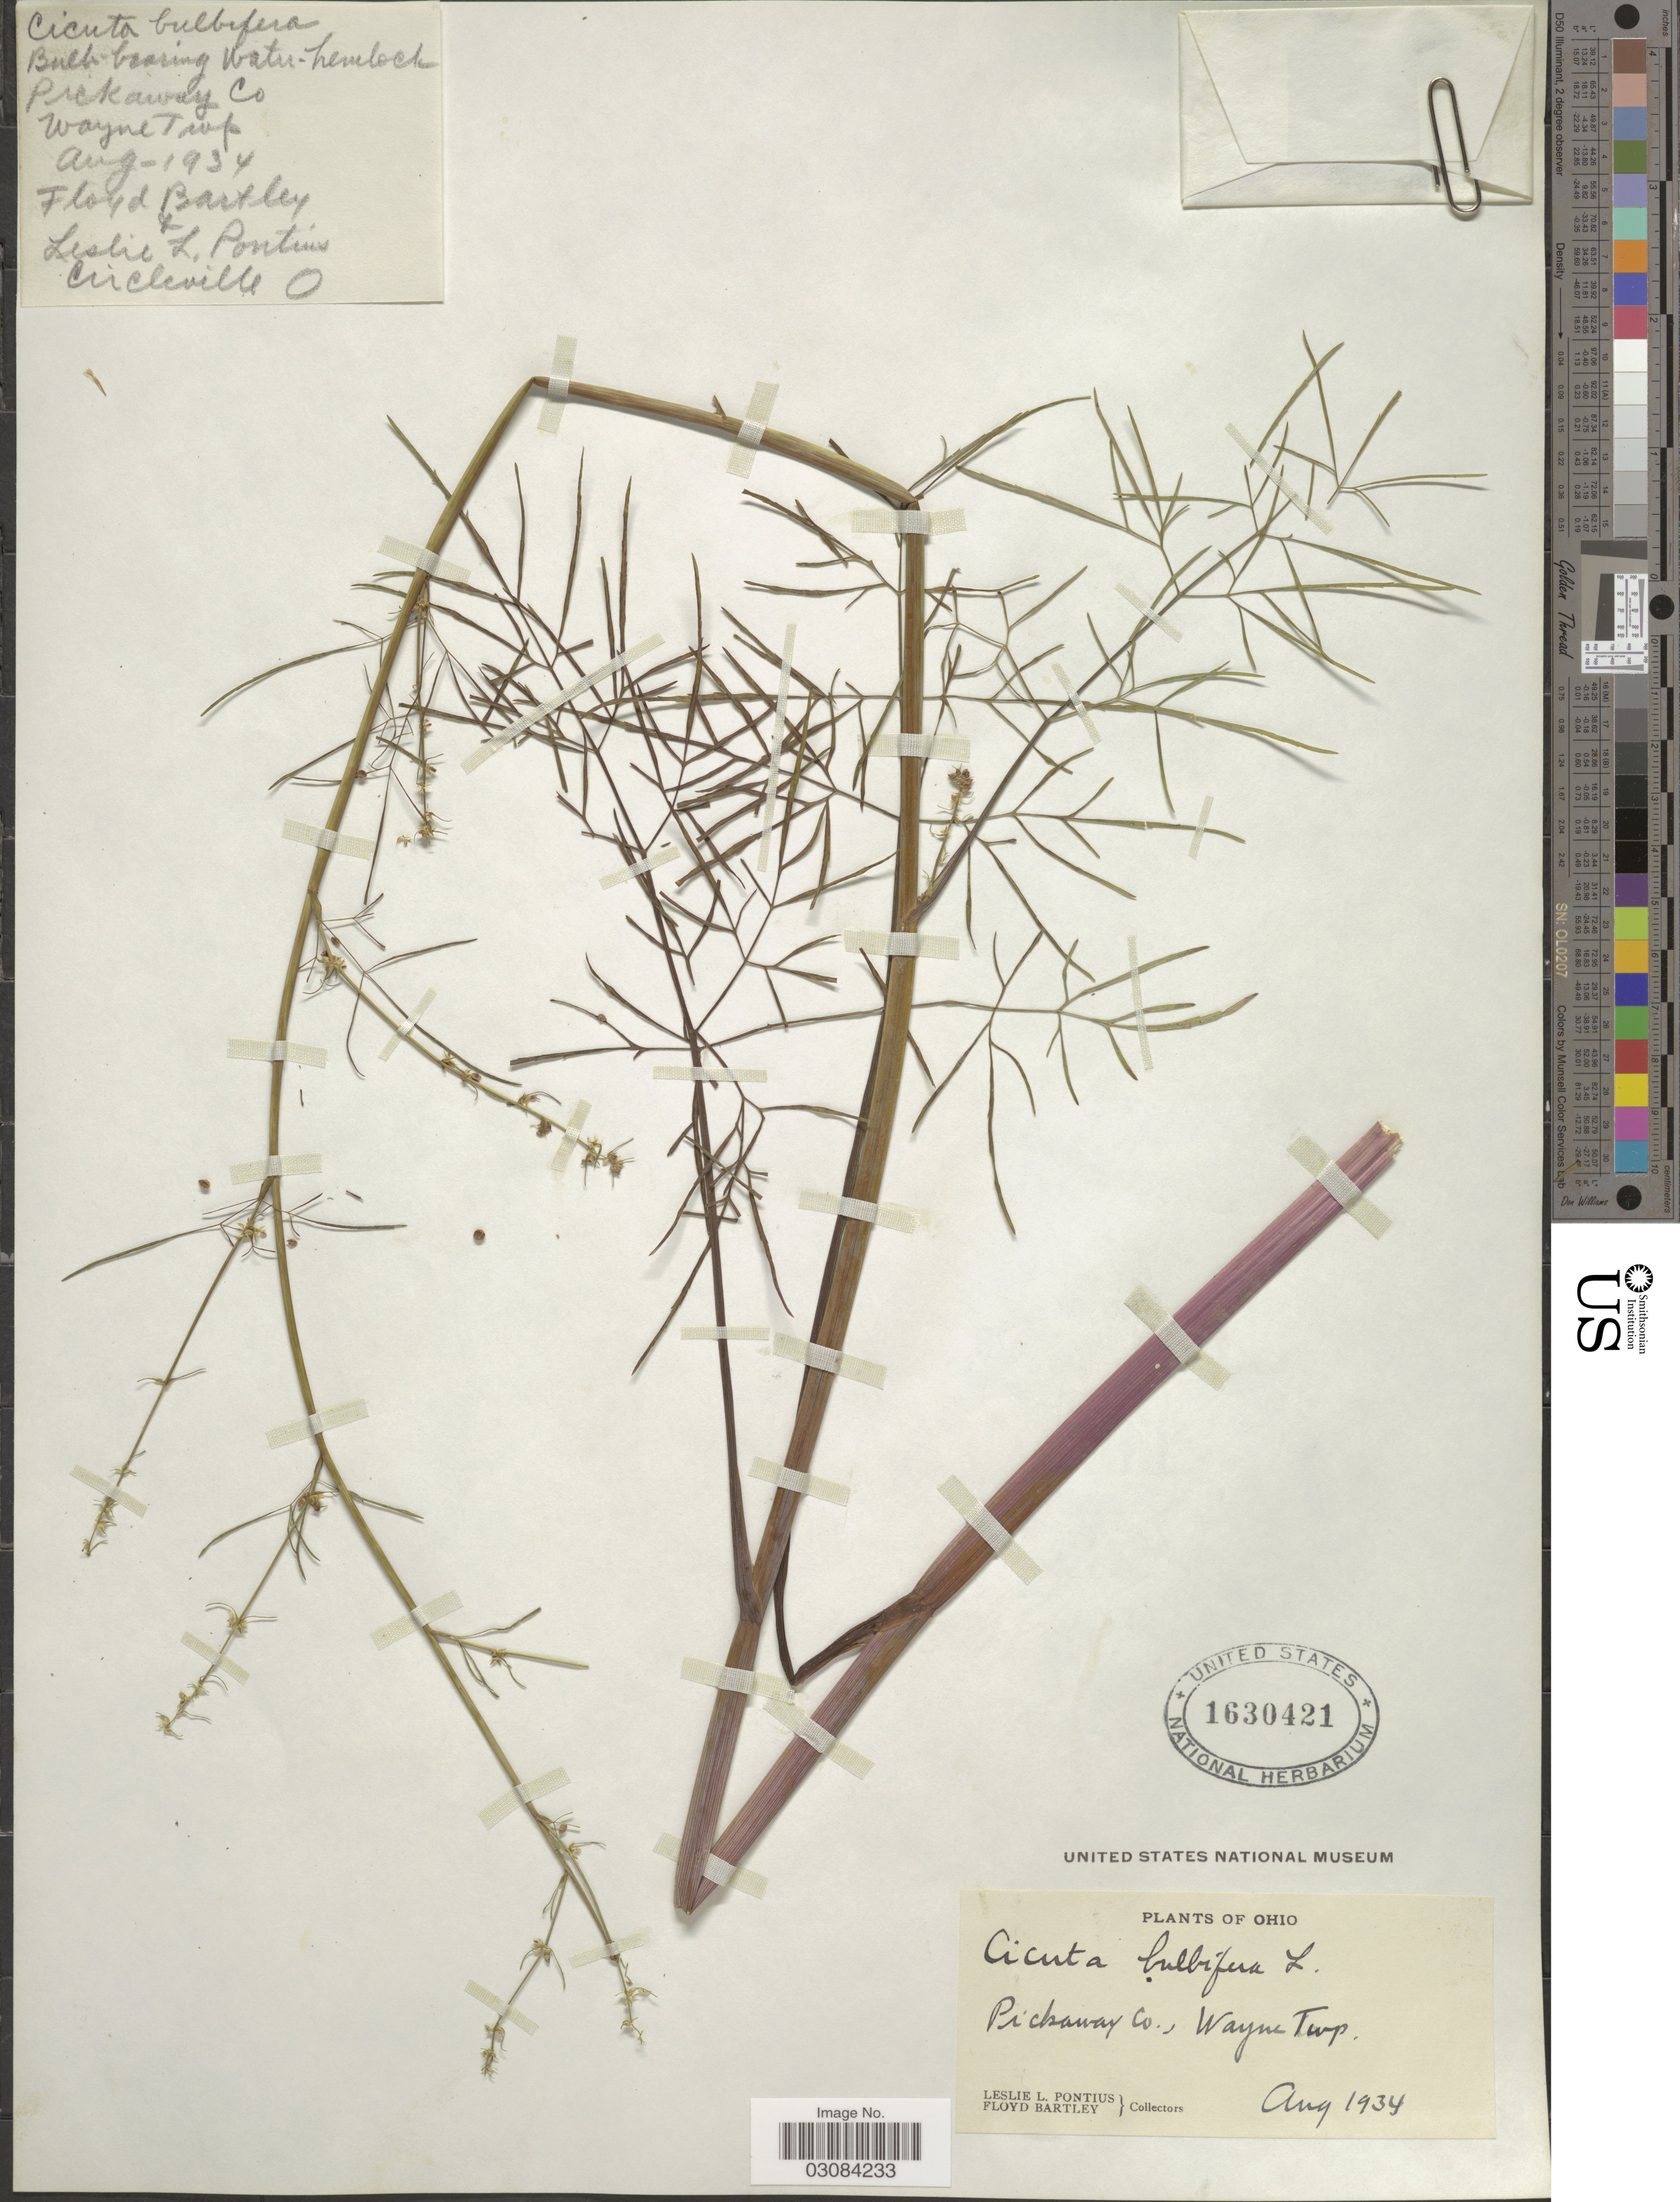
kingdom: Plantae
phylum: Tracheophyta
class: Magnoliopsida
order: Apiales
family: Apiaceae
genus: Cicuta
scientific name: Cicuta bulbifera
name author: L.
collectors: L. Pontius & F. Bartley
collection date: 1934-08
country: United States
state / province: Ohio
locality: Pichaway Co., Wayne Co.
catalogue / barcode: US 1630421